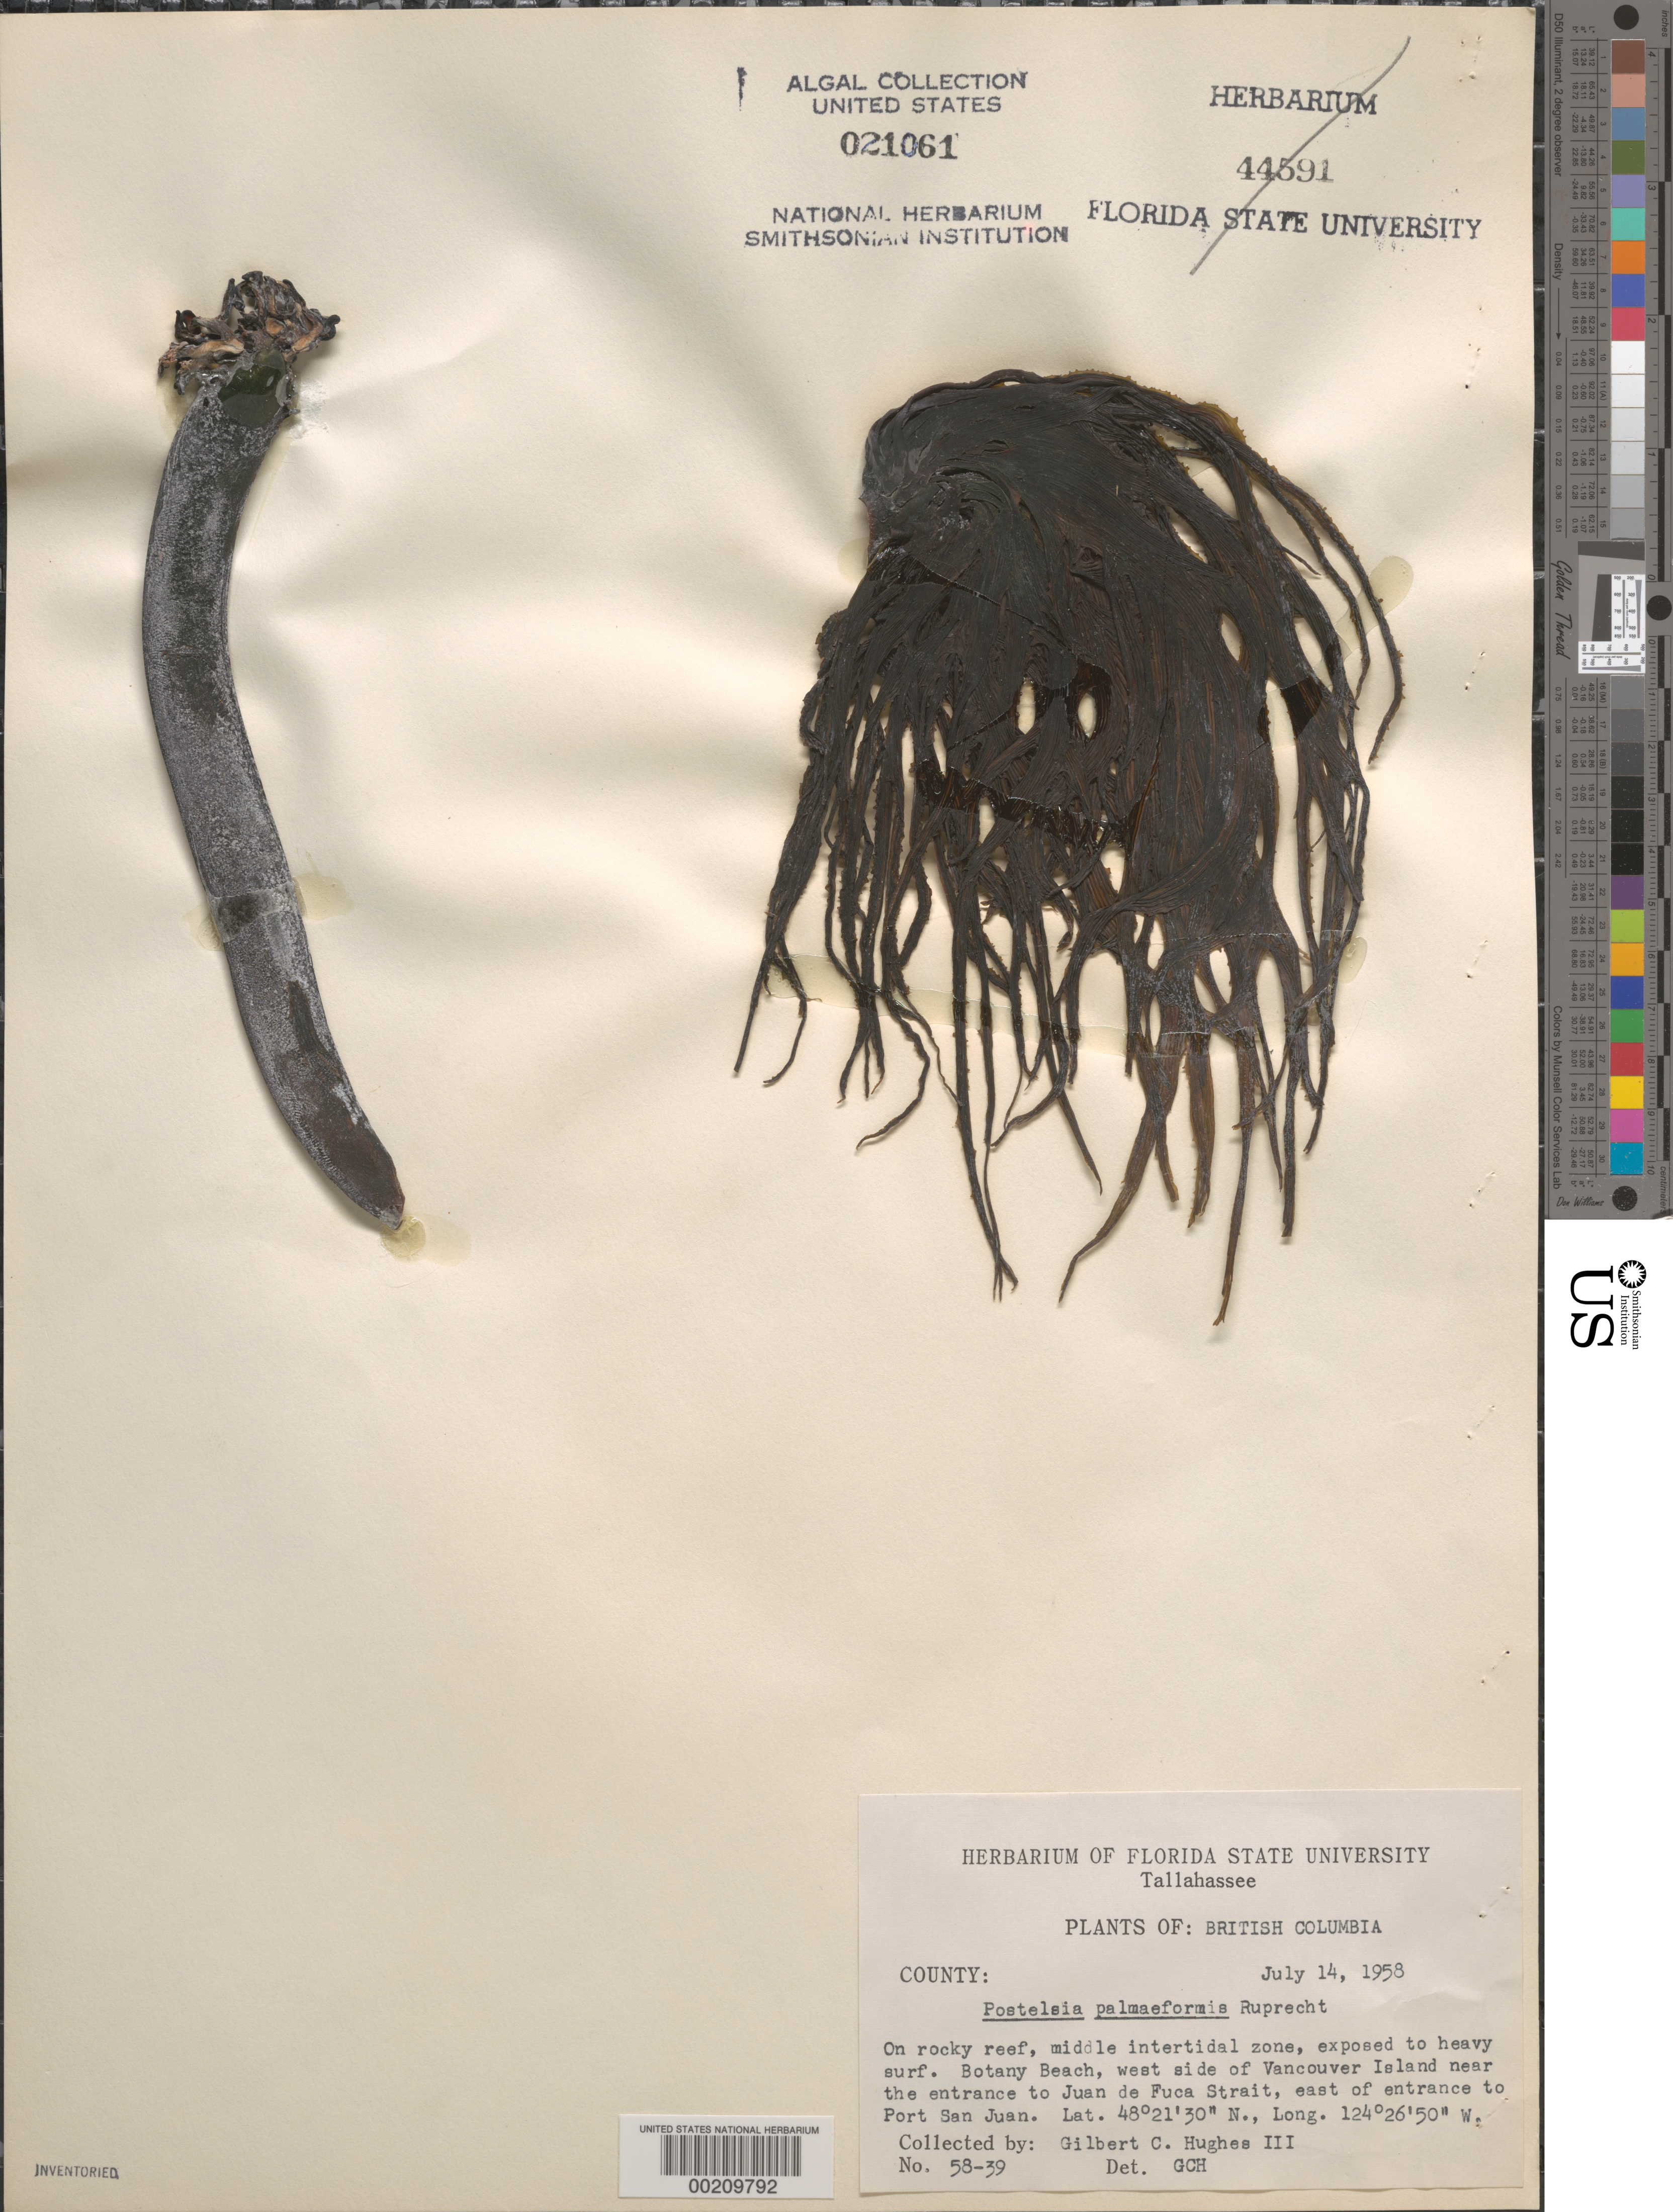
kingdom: Chromista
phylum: Ochrophyta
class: Phaeophyceae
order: Laminariales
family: Laminariaceae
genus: Postelsia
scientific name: Postelsia palmaeformis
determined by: Hughes III, G. C.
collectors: G. Hughes III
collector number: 58-39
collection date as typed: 14 Jul 1958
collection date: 1958-07-14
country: Canada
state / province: British Columbia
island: Vancouver Island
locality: Botany Beach, east of Port San Juan entrance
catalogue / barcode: US 21061